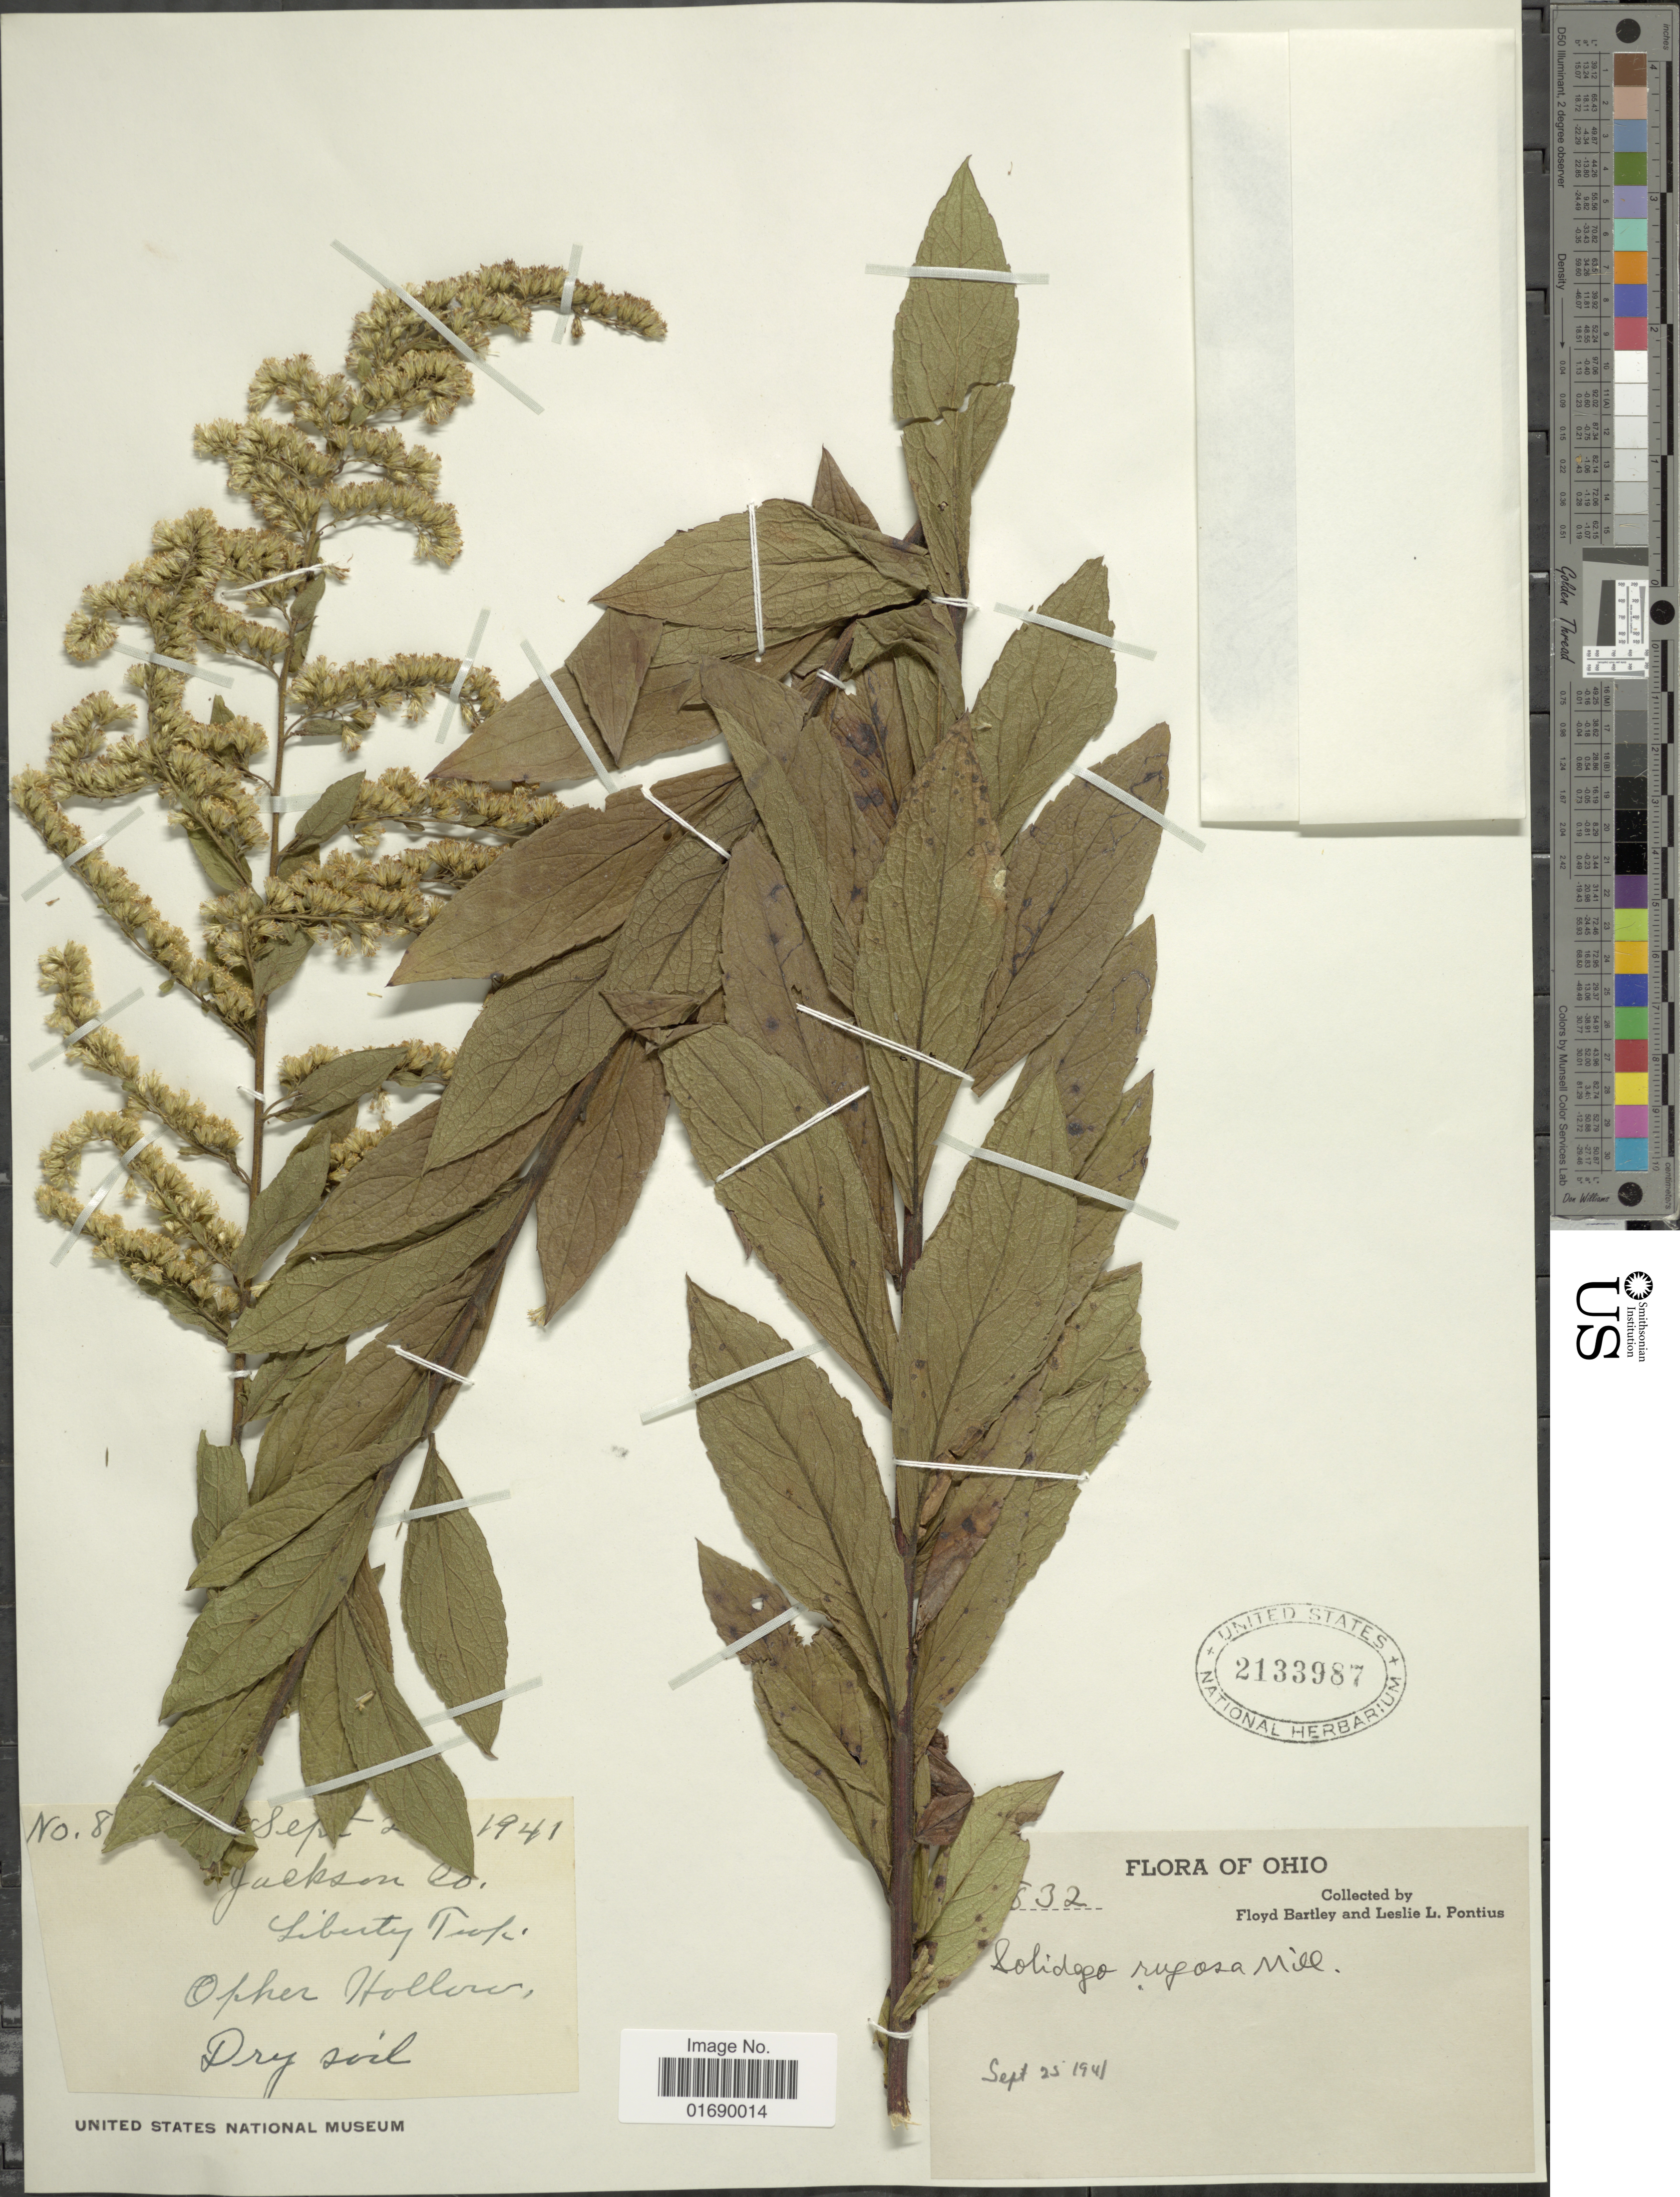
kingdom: Plantae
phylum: Tracheophyta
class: Magnoliopsida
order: Asterales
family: Asteraceae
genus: Solidago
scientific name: Solidago rugosa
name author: Mill.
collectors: F. Bartley & L. Pontius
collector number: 832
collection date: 1941-09-25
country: United States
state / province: Ohio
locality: Jackson Co. Liberty Twp, Opher Hollow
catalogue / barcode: US 2133987